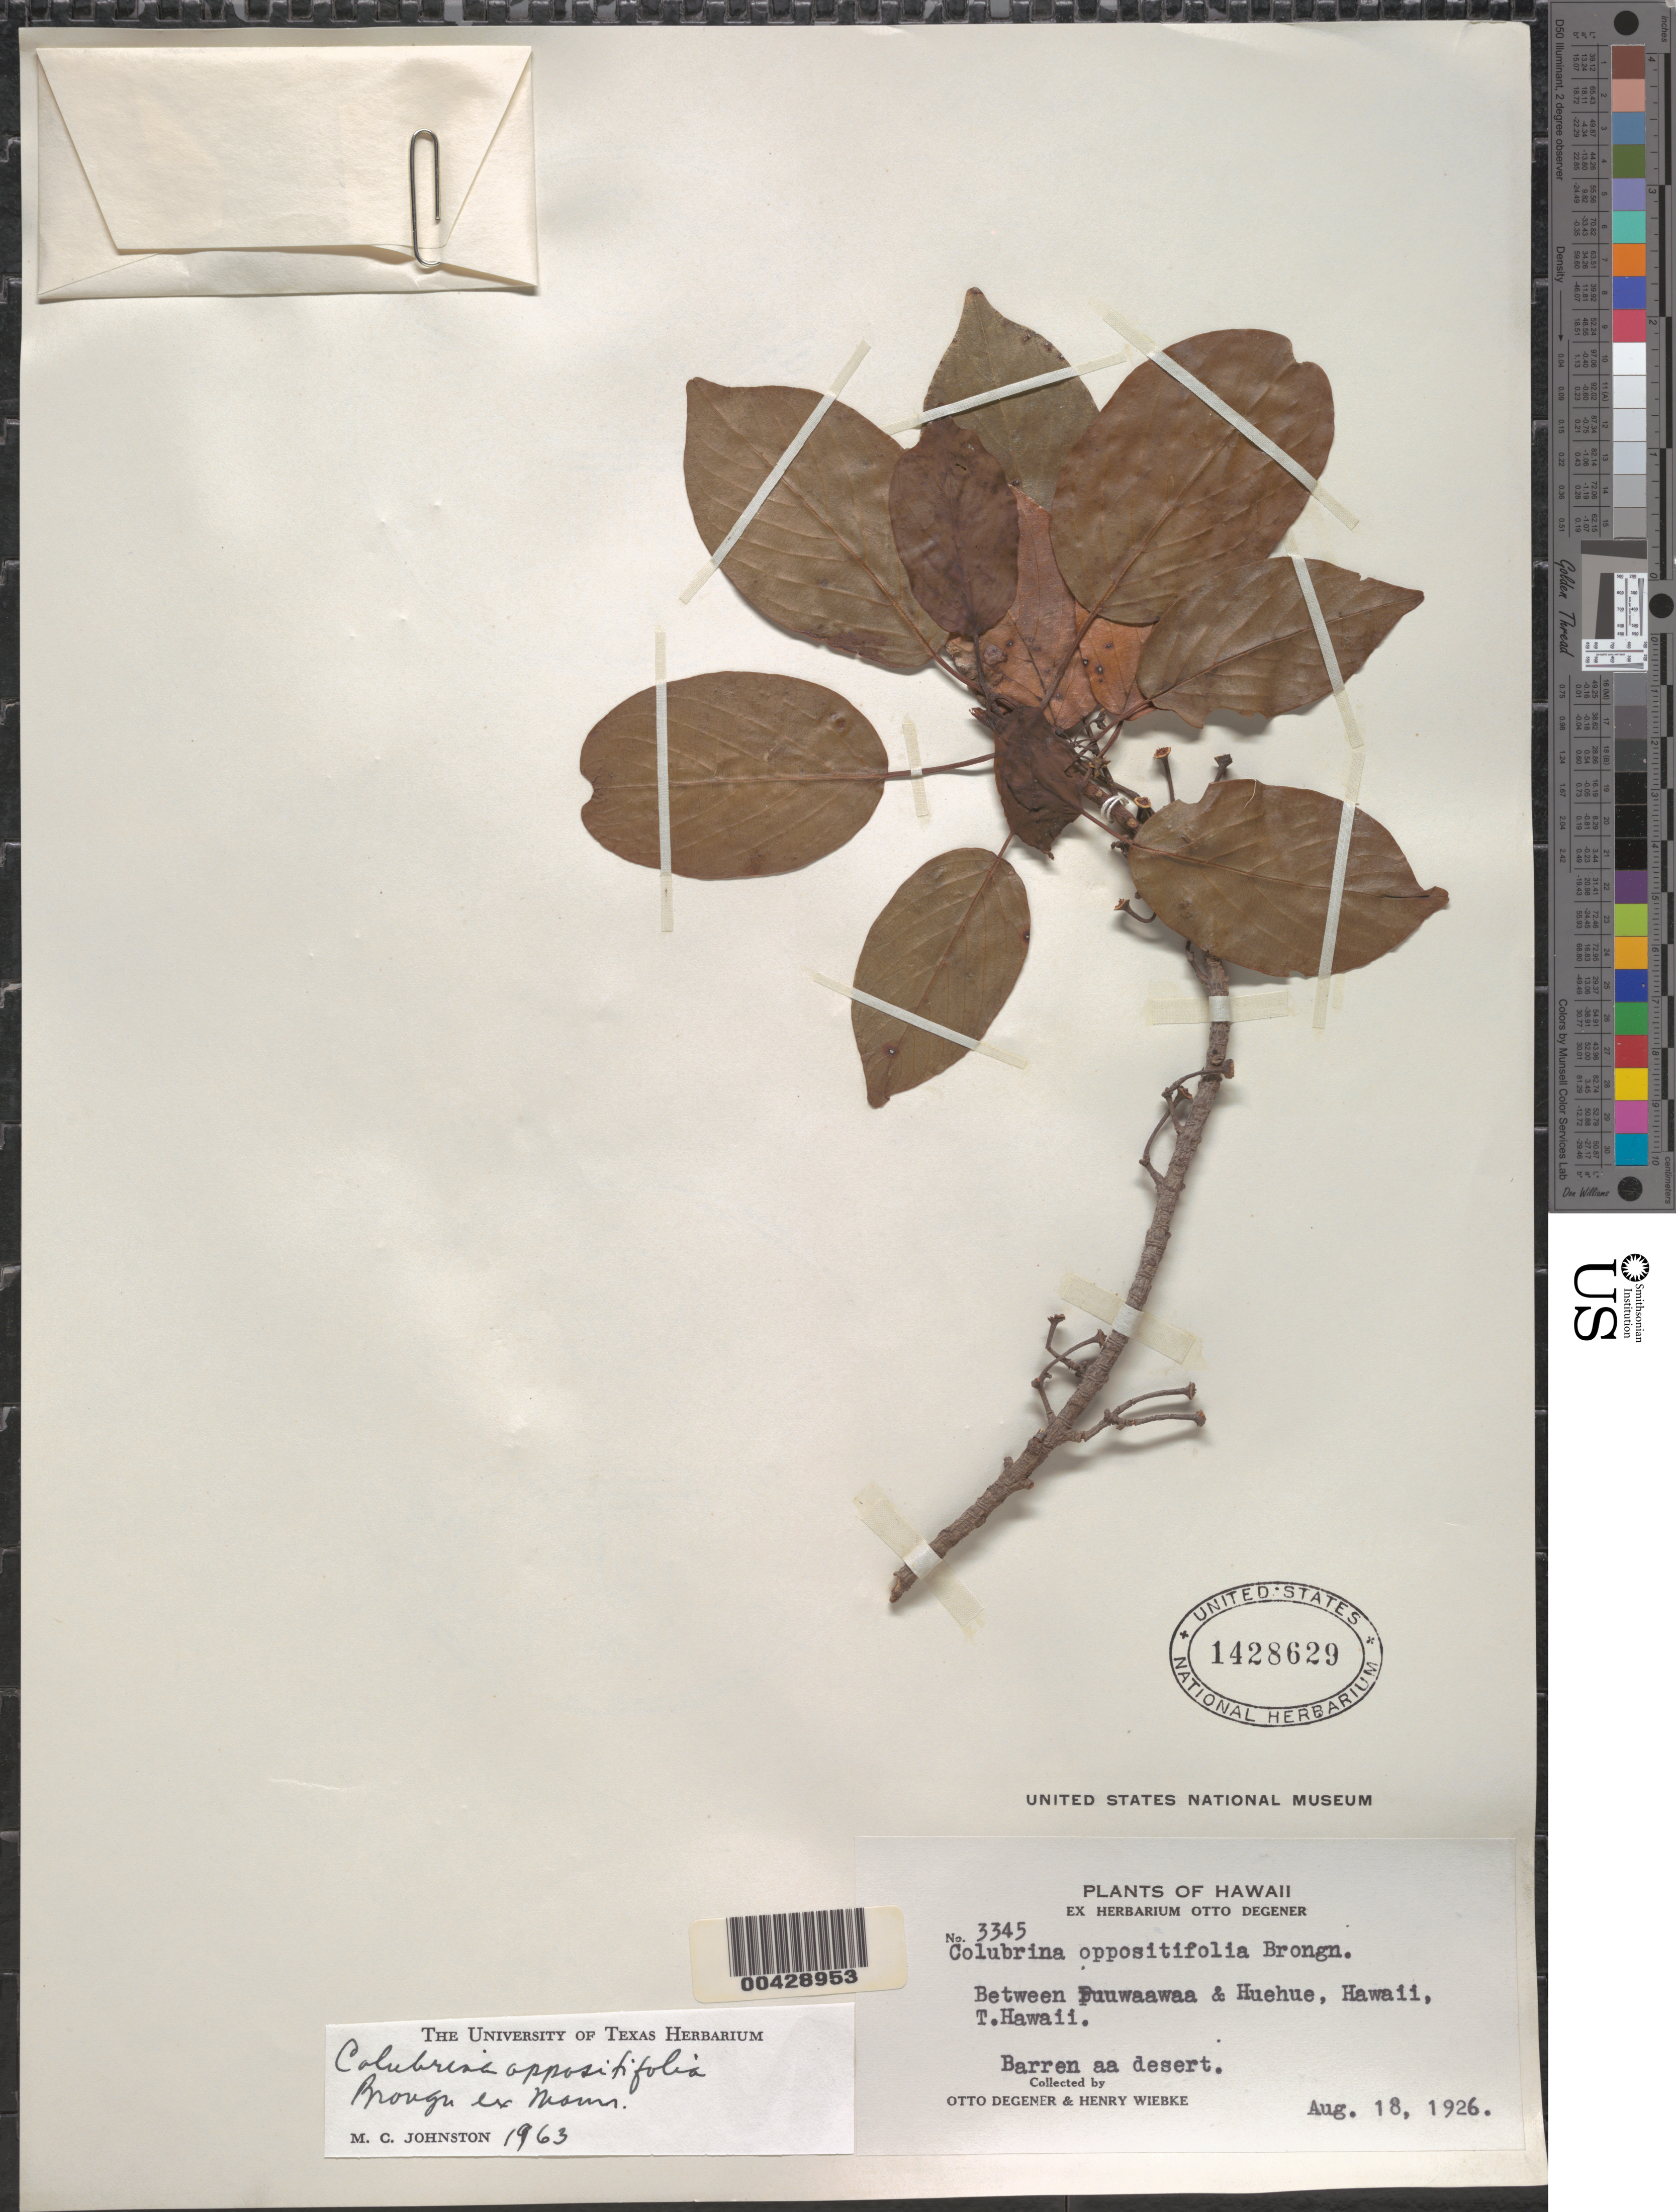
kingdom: Plantae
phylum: Tracheophyta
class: Magnoliopsida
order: Rosales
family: Rhamnaceae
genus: Colubrina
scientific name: Colubrina oppositifolia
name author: Brongn. ex H. Mann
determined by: Johnston, Marshall C.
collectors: O. Degener & H. Wiebke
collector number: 3345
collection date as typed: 18 Aug 1926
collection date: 1926-08-18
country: United States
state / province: Hawaii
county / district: Hawaii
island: Hawaii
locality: Between Puuwaawaa and Huehue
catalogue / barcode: US 1428629